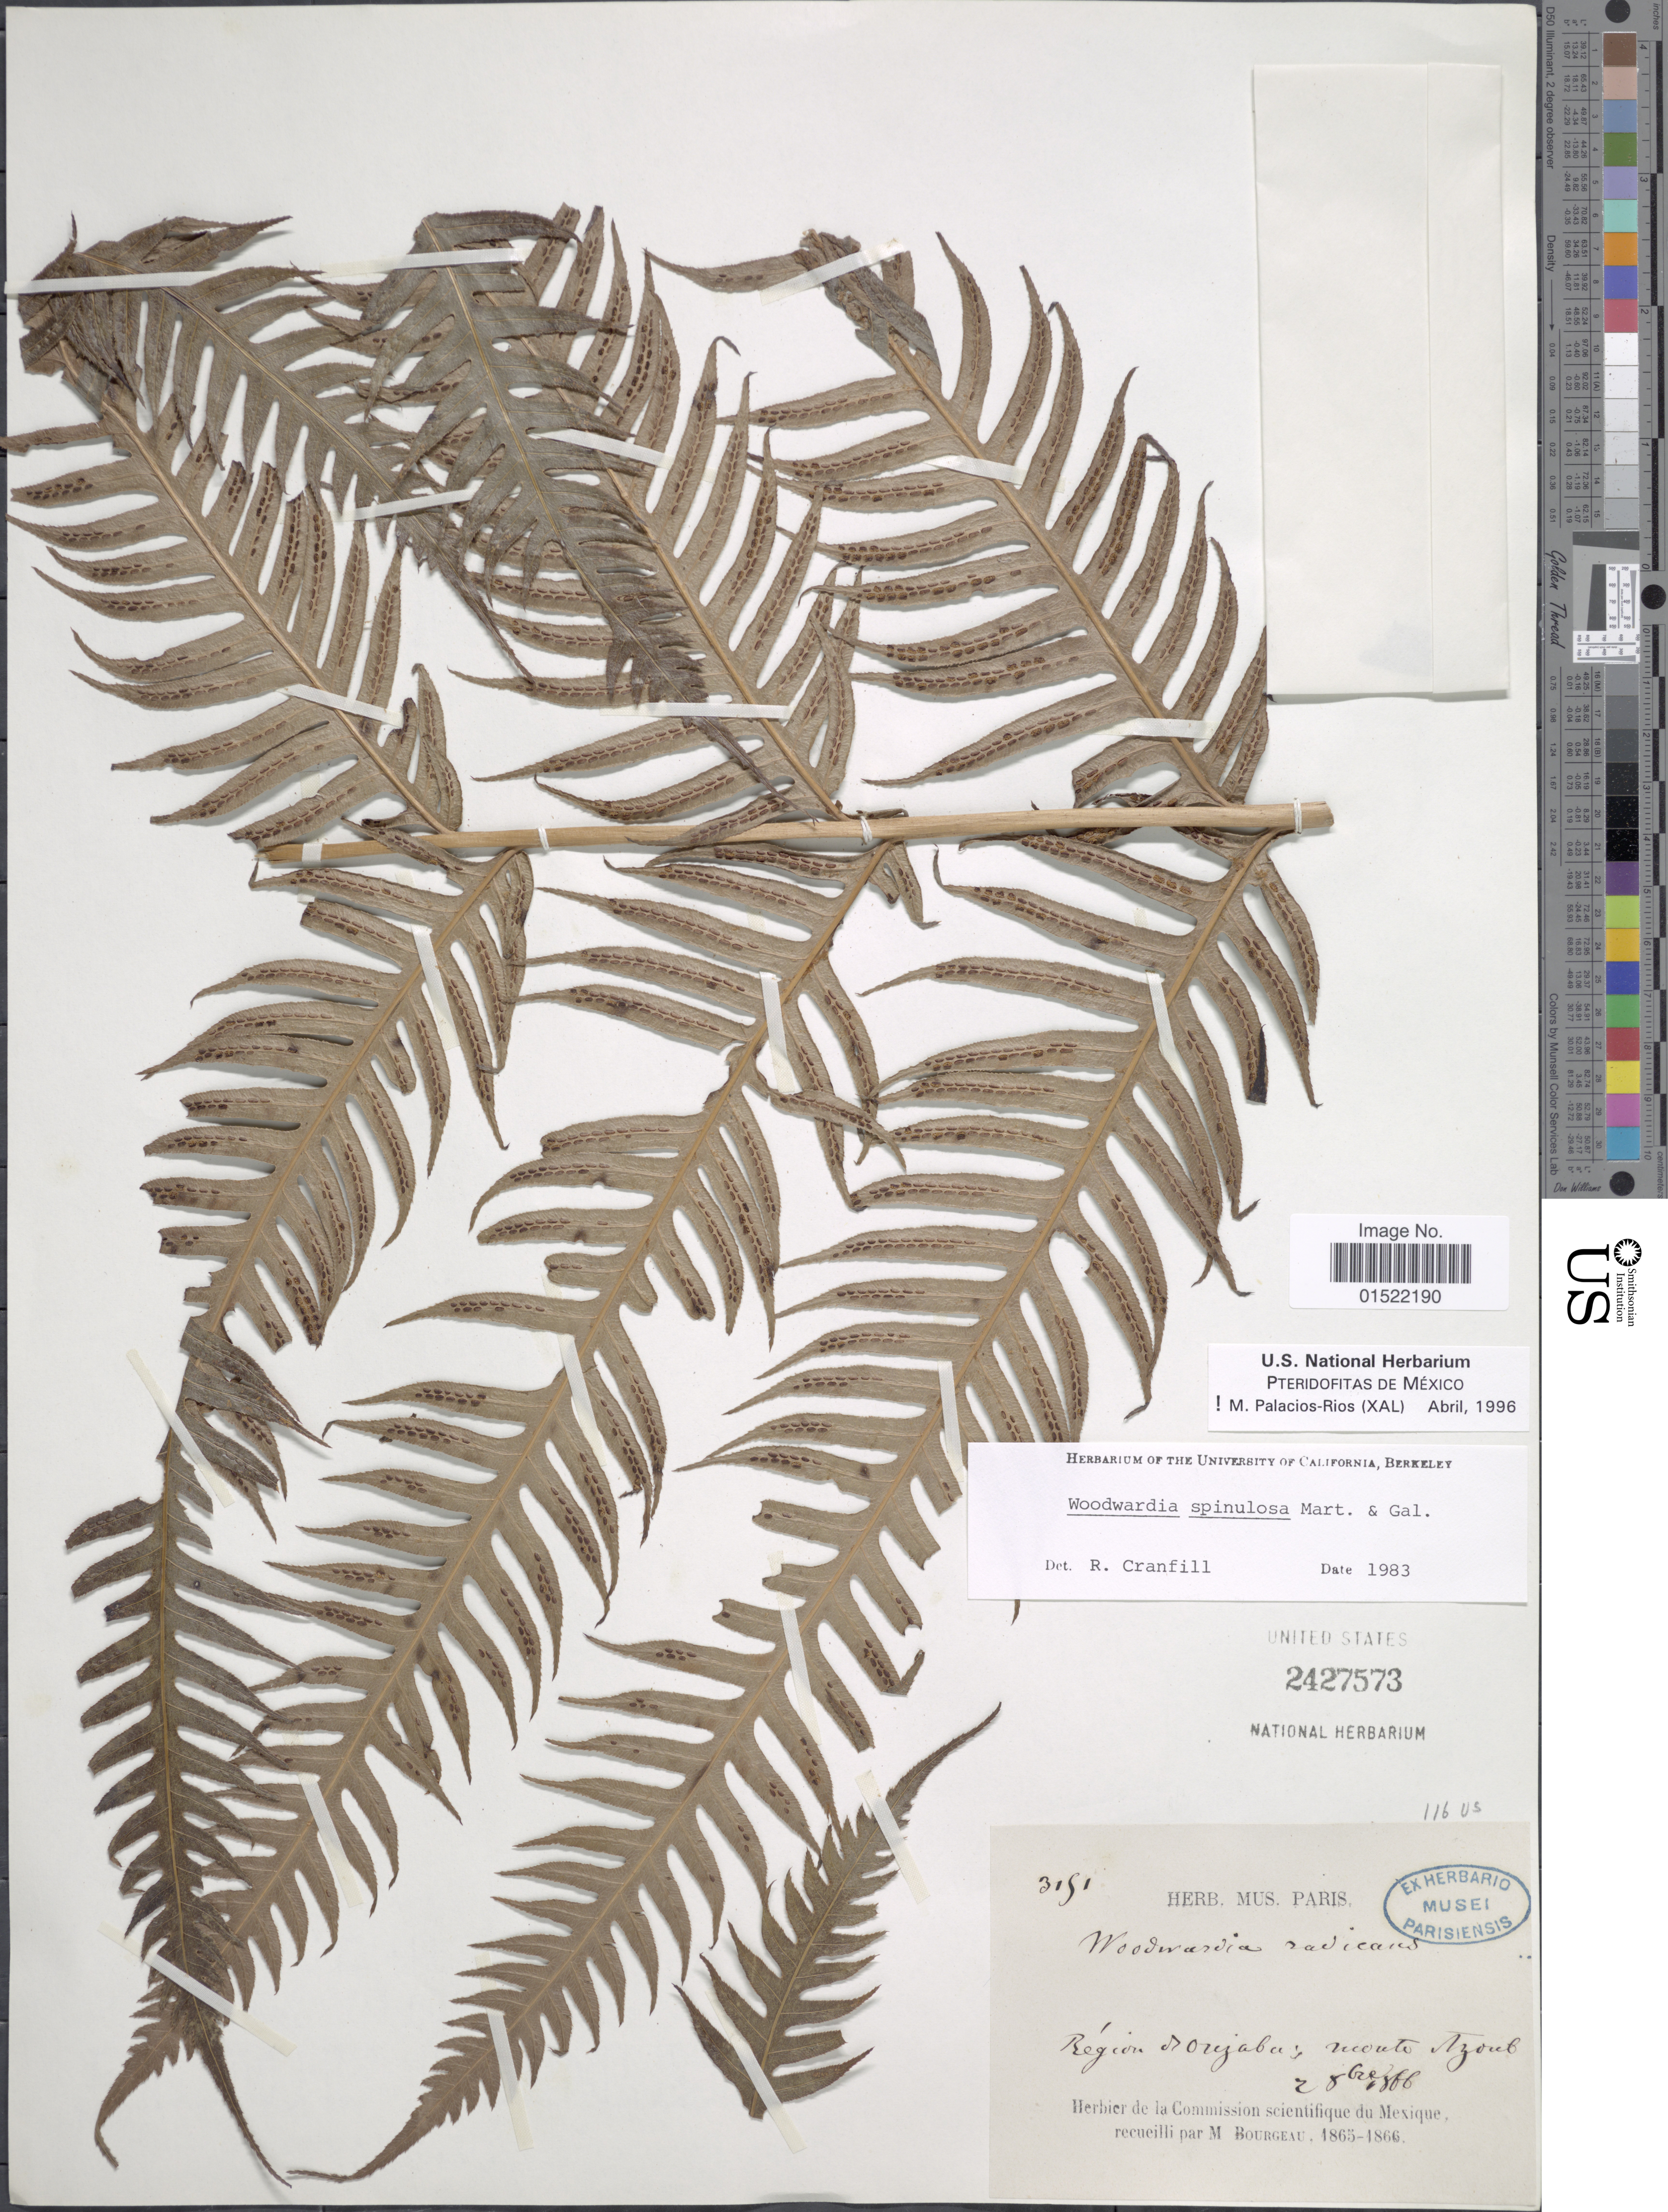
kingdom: Plantae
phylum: Tracheophyta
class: Polypodiopsida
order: Polypodiales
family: Blechnaceae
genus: Woodwardia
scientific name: Woodwardia spinulosa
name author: M. Martens & Galeotti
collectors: M. Bourgeau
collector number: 3191*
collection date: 1866-10-02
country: Mexico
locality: Région d'Orizaba, Monte Azoul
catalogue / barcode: US 2427573